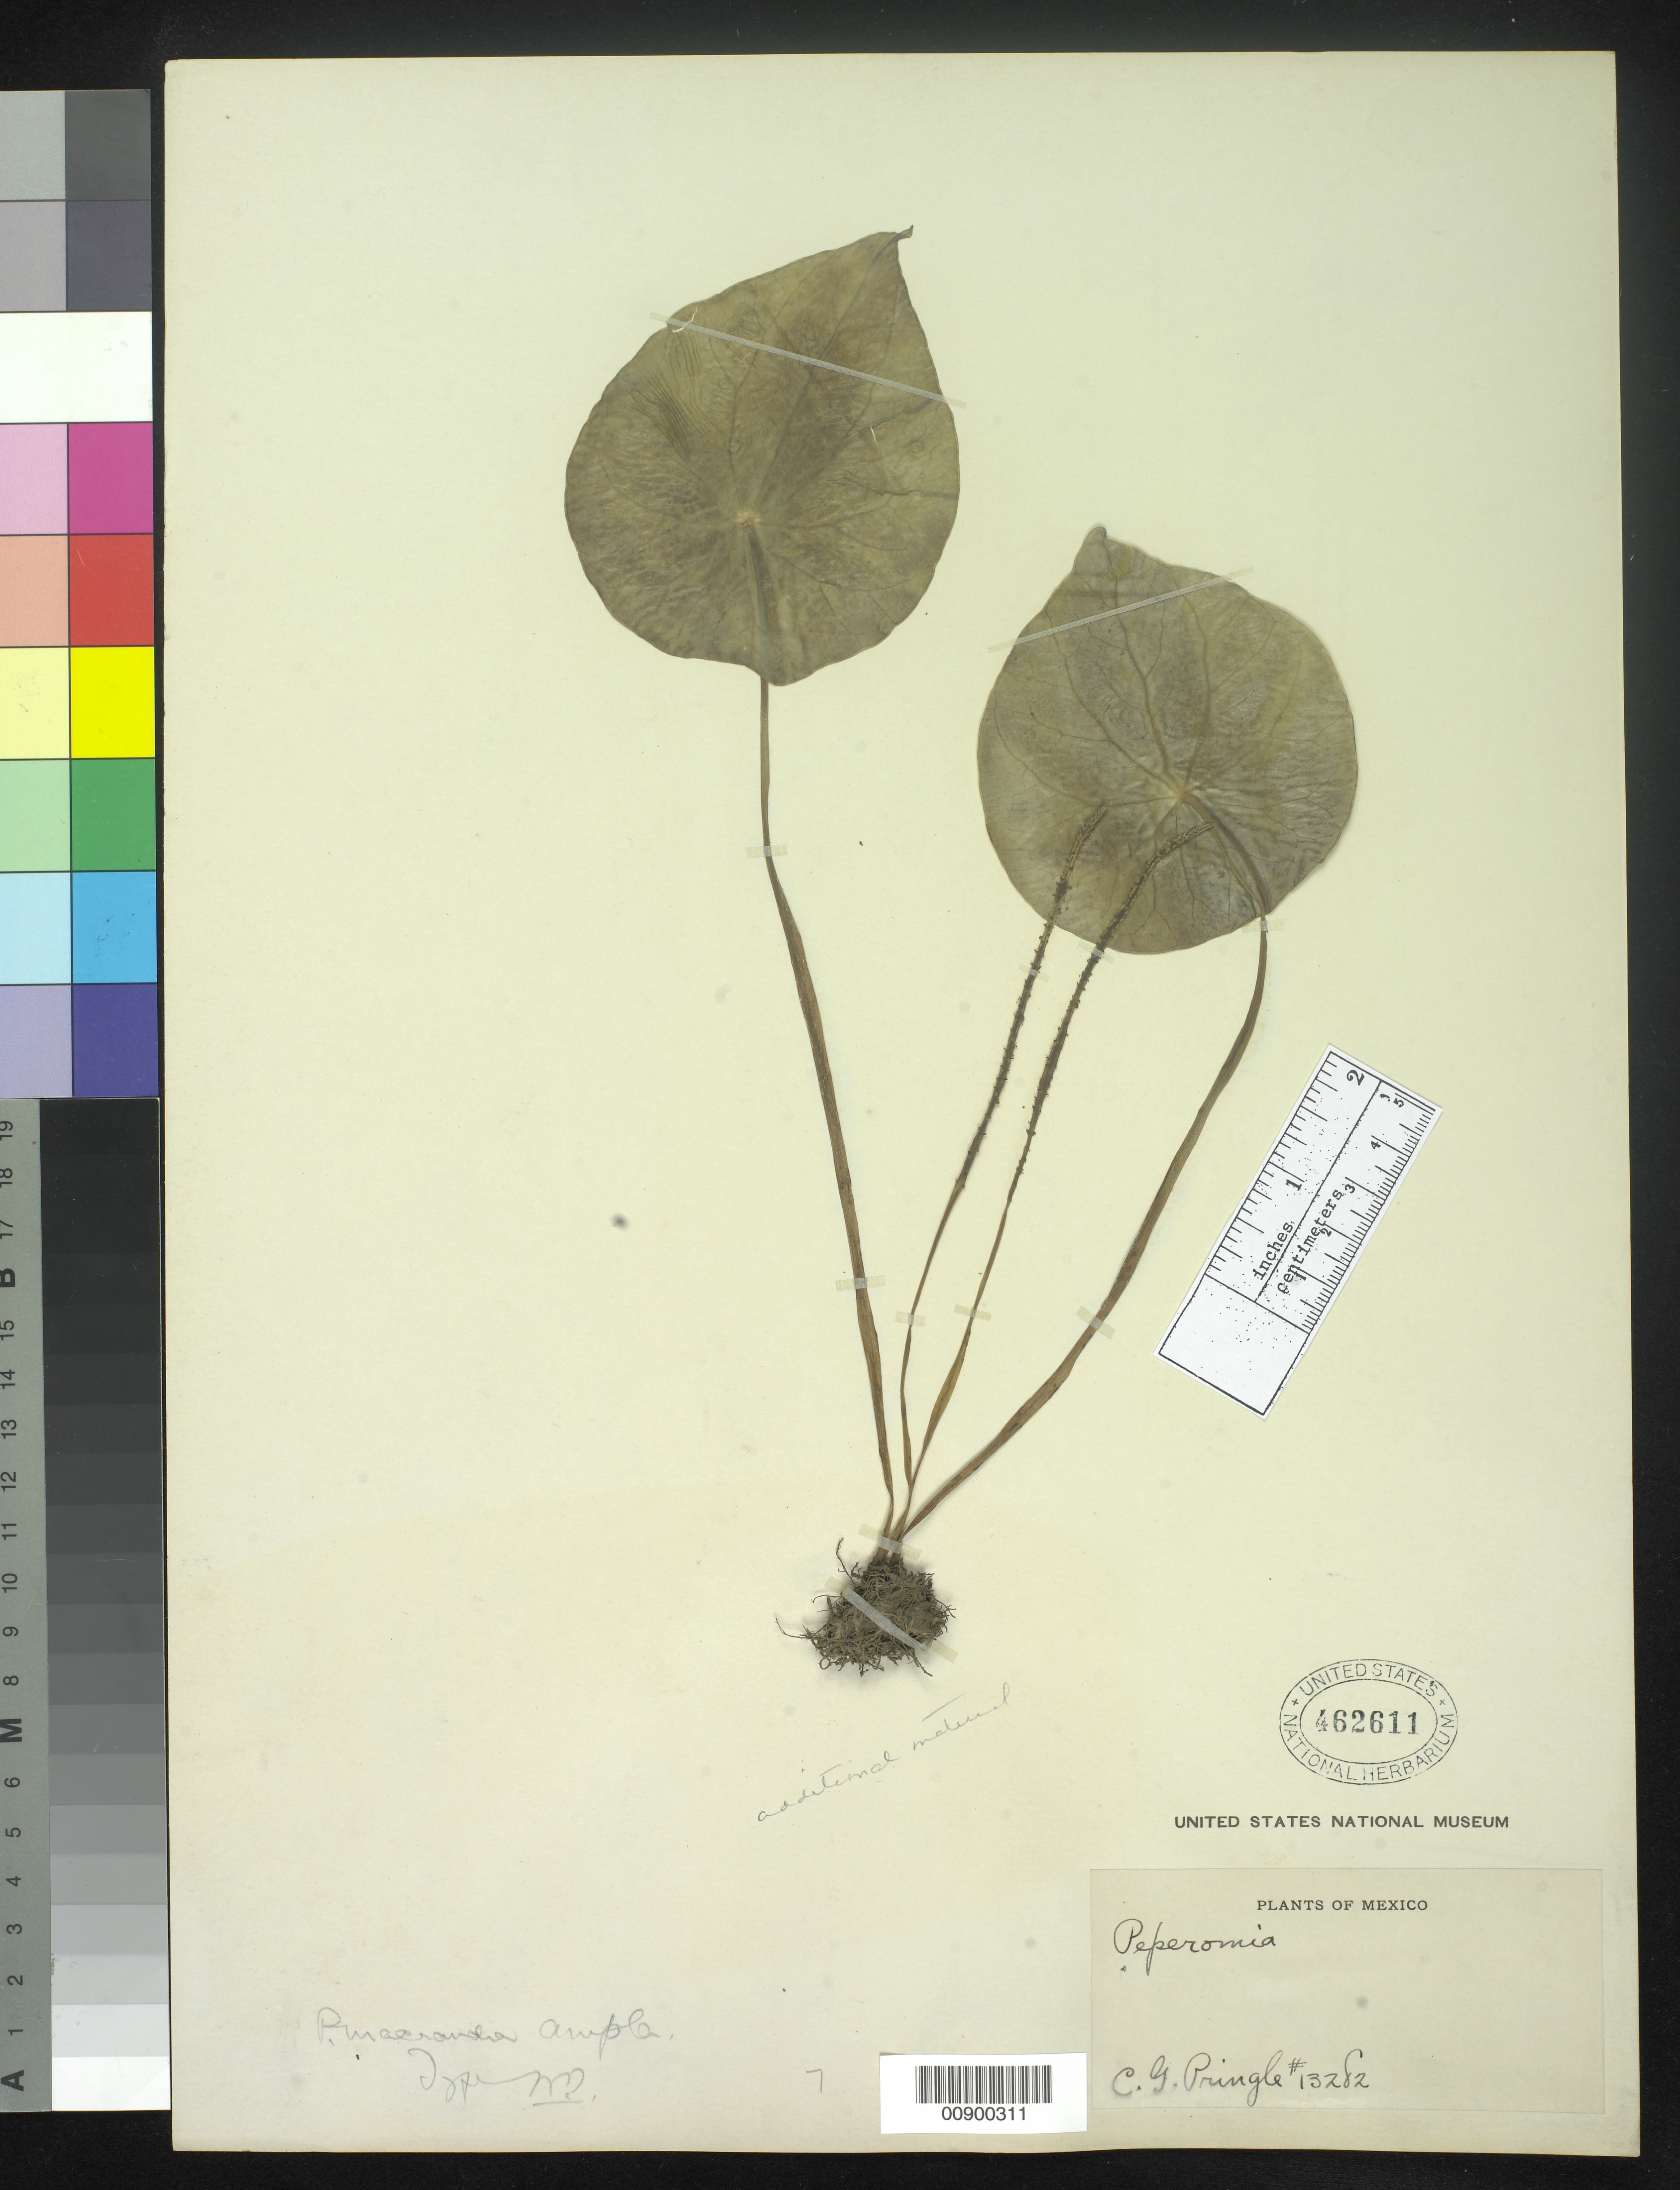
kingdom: Plantae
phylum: Tracheophyta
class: Magnoliopsida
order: Piperales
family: Piperaceae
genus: Peperomia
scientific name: Peperomia macrandra var. ampla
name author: Trel.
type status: Holotype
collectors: C. G. Pringle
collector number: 13282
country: Mexico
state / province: Morelos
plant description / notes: Specimen lacks locality or collection date (as noted in protologue) but an isotype also at US bears more label data.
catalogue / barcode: US 462611